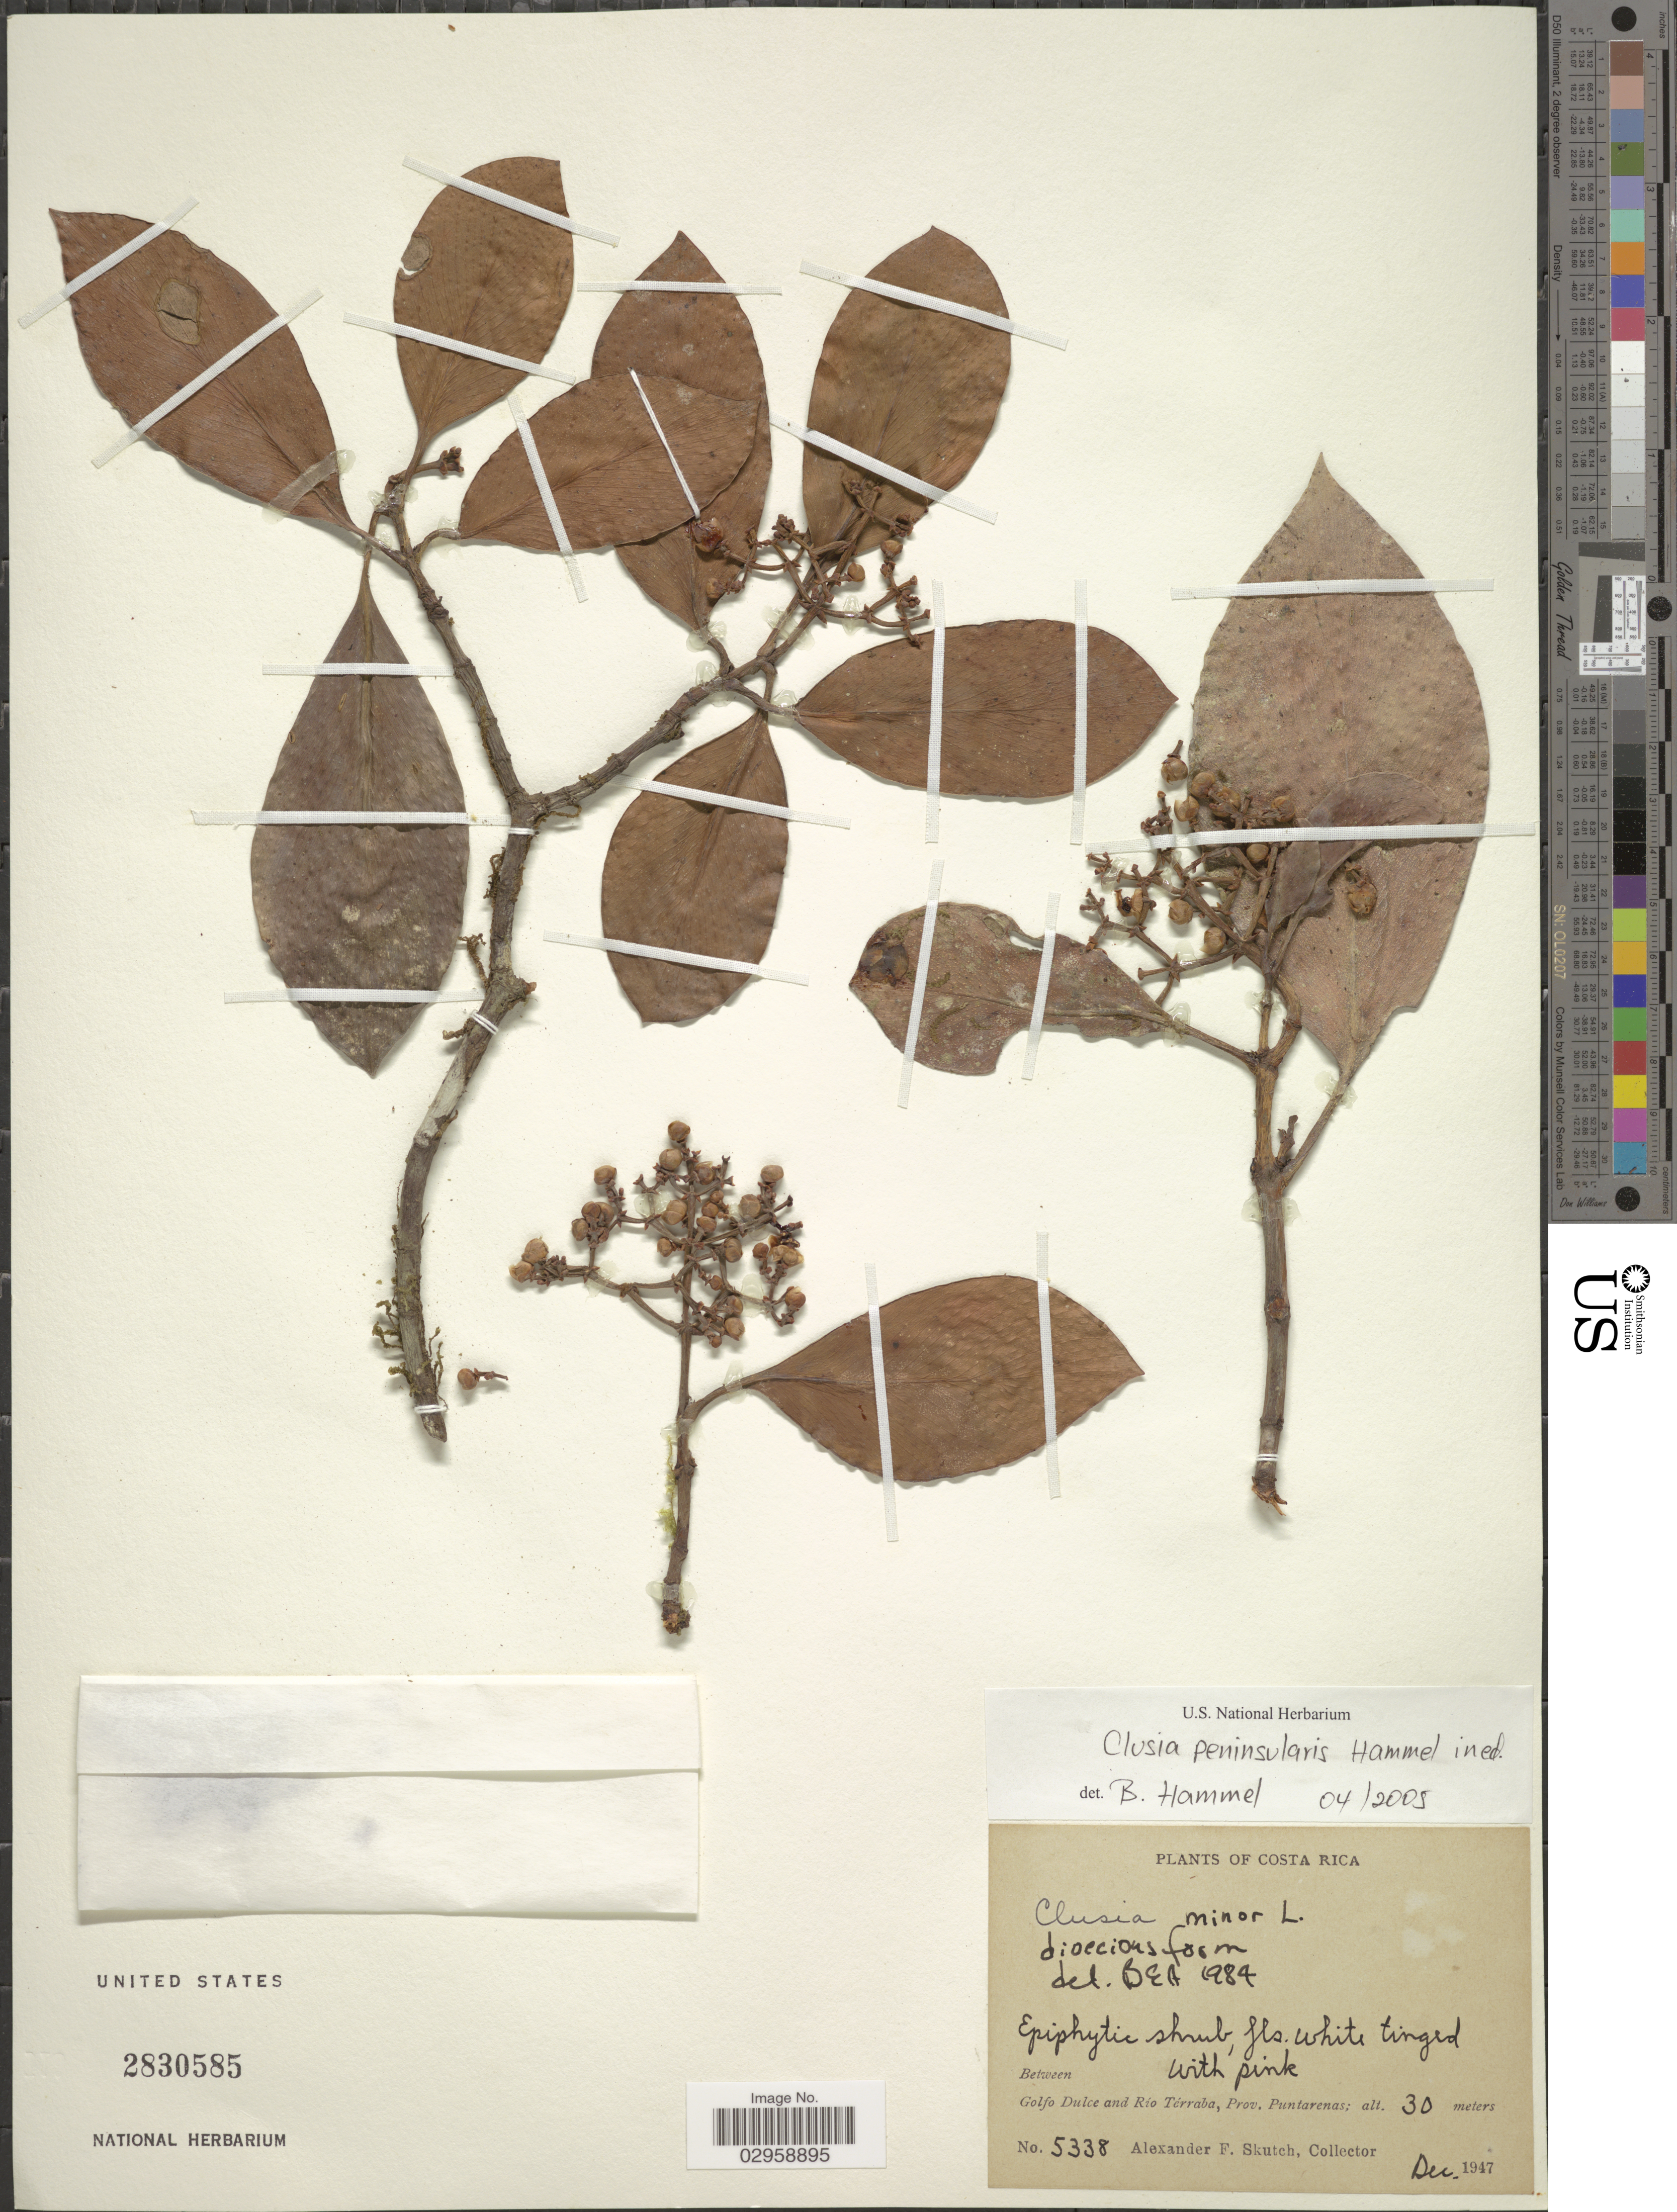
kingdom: Plantae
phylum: Tracheophyta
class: Magnoliopsida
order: Malpighiales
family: Clusiaceae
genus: Clusia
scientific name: Clusia peninsularis Hammel, ined.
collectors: A. F. Skutch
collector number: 5338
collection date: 1947-12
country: Costa Rica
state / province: Puntarenas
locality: Between Golfo and Río Térraba.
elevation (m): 30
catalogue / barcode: US 2830585